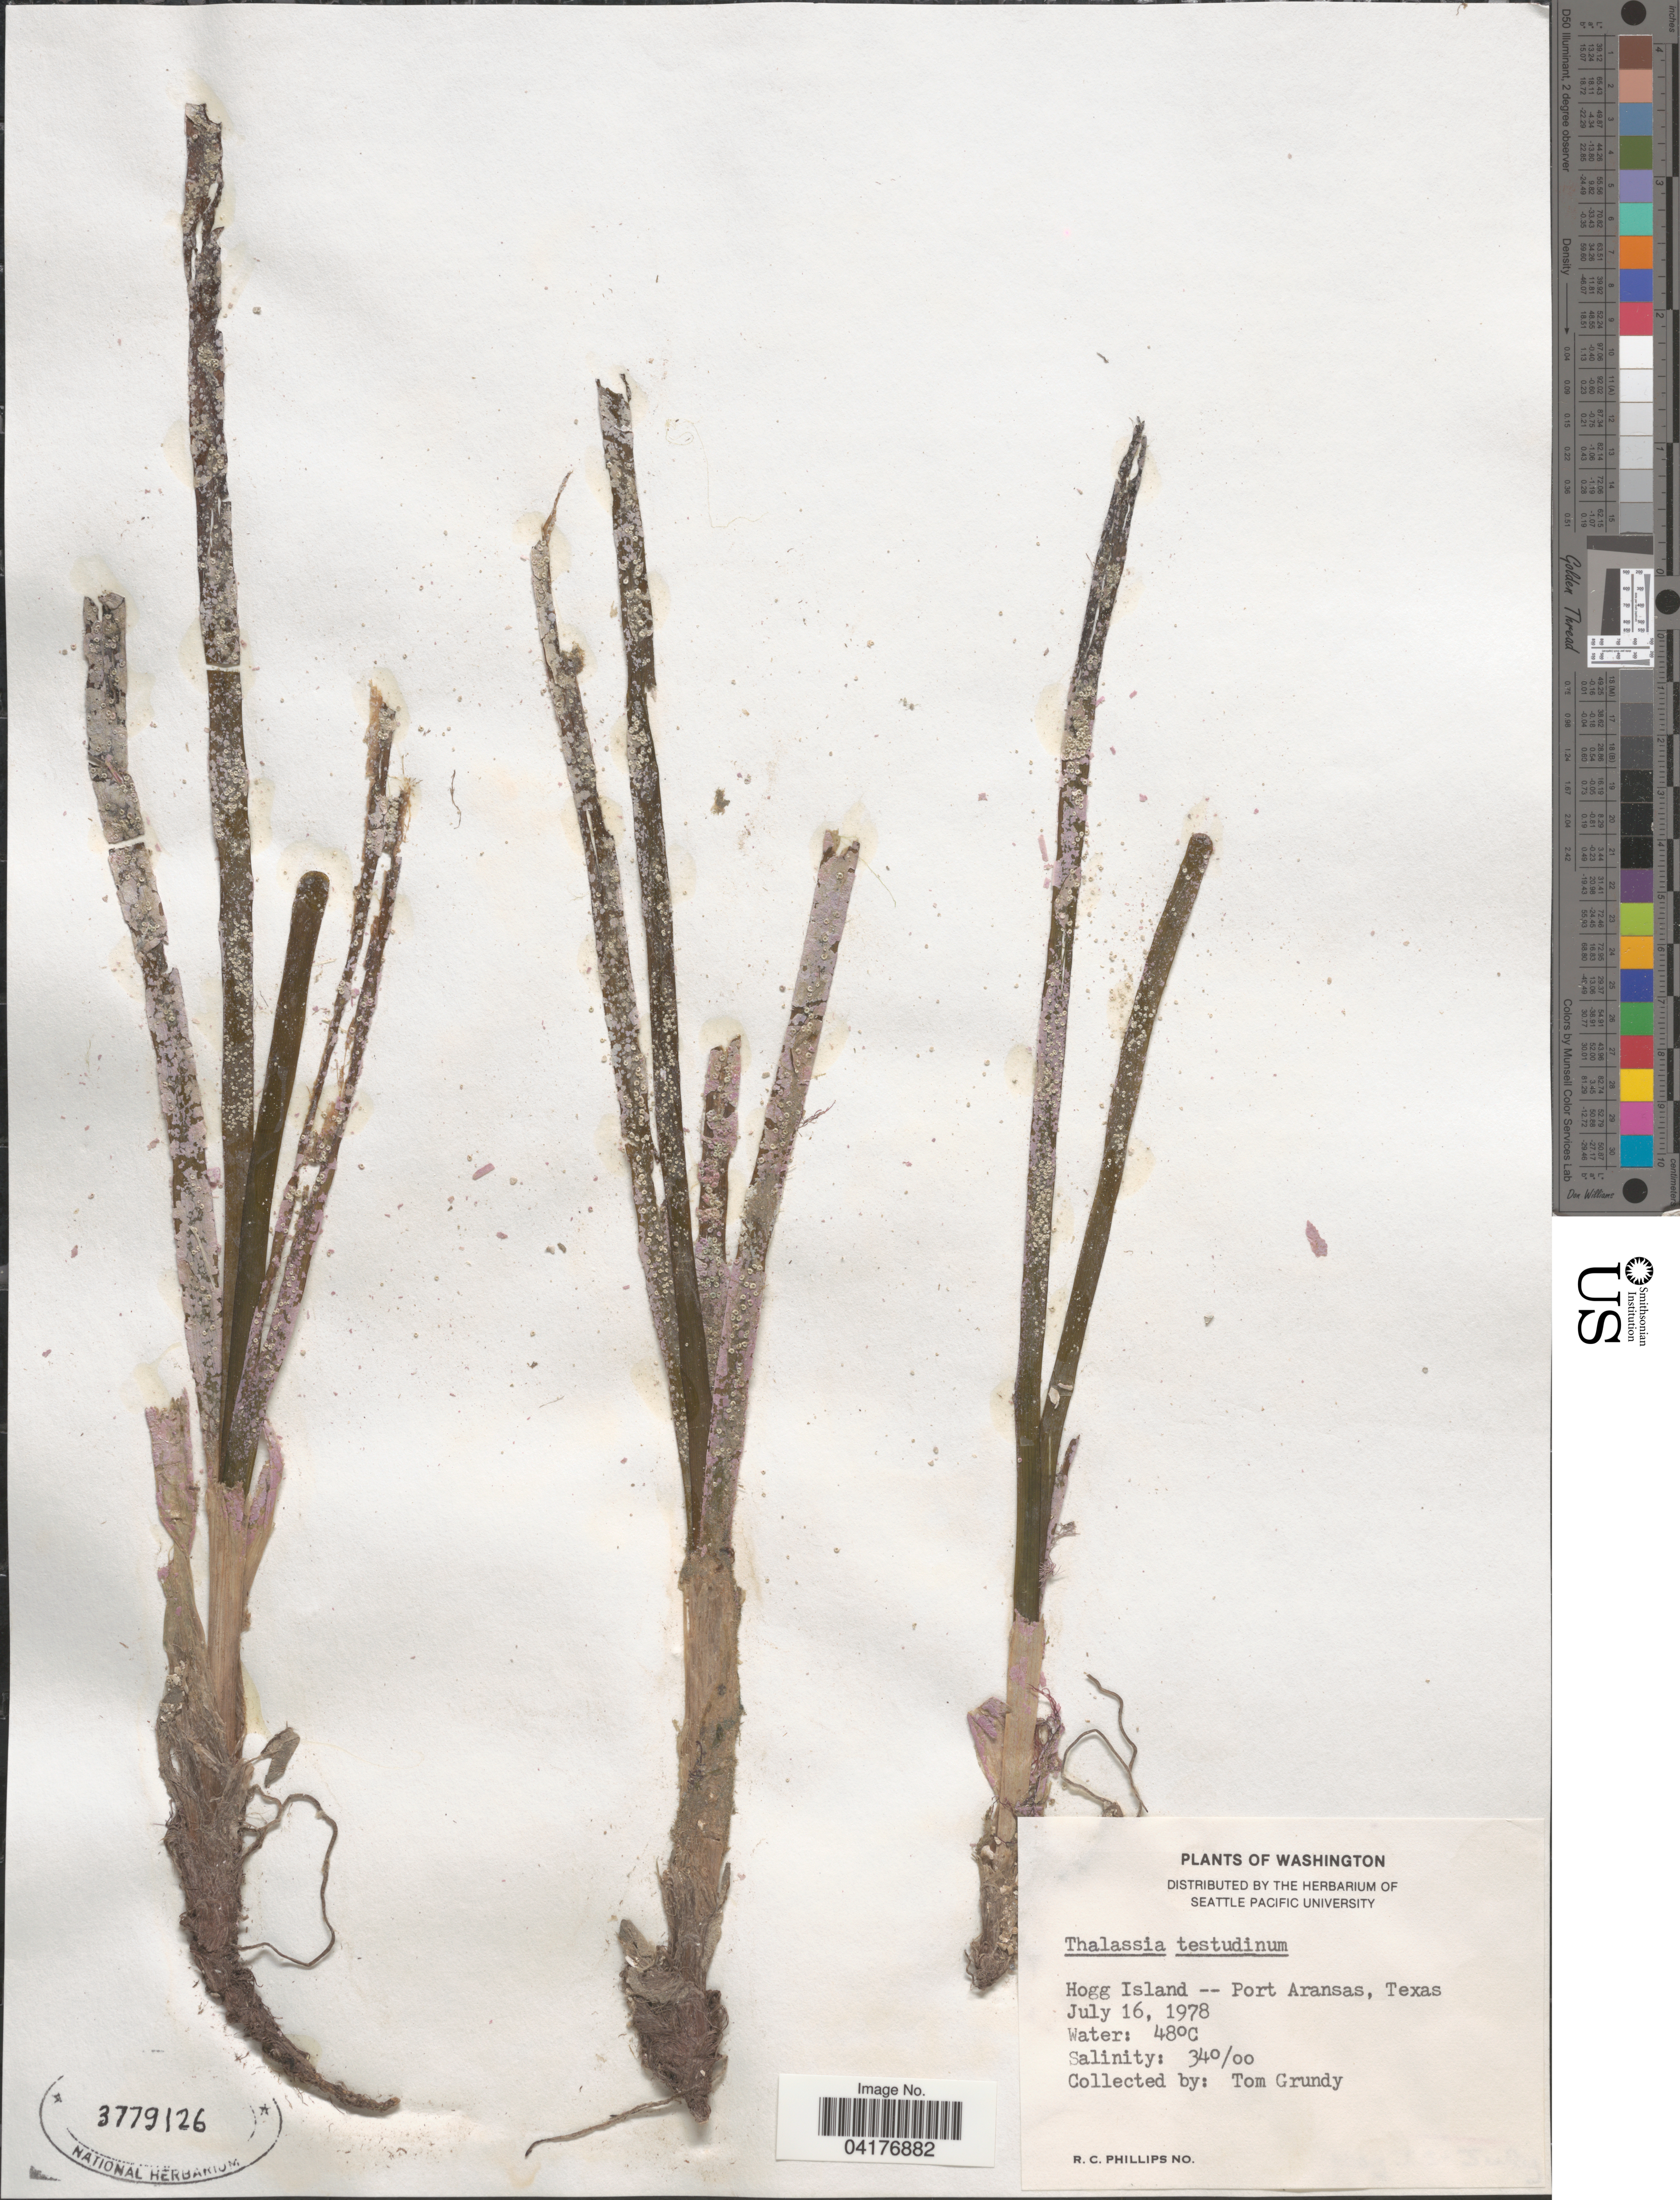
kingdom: Plantae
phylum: Tracheophyta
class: Liliopsida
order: Alismatales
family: Hydrocharitaceae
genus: Thalassia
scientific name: Thalassia testudinum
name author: Banks & Sol. ex K.D. Koenig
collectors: T. Grundy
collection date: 1978-07-16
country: United States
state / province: Texas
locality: Hogg Island -- Port Aransas.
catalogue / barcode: US 3779126